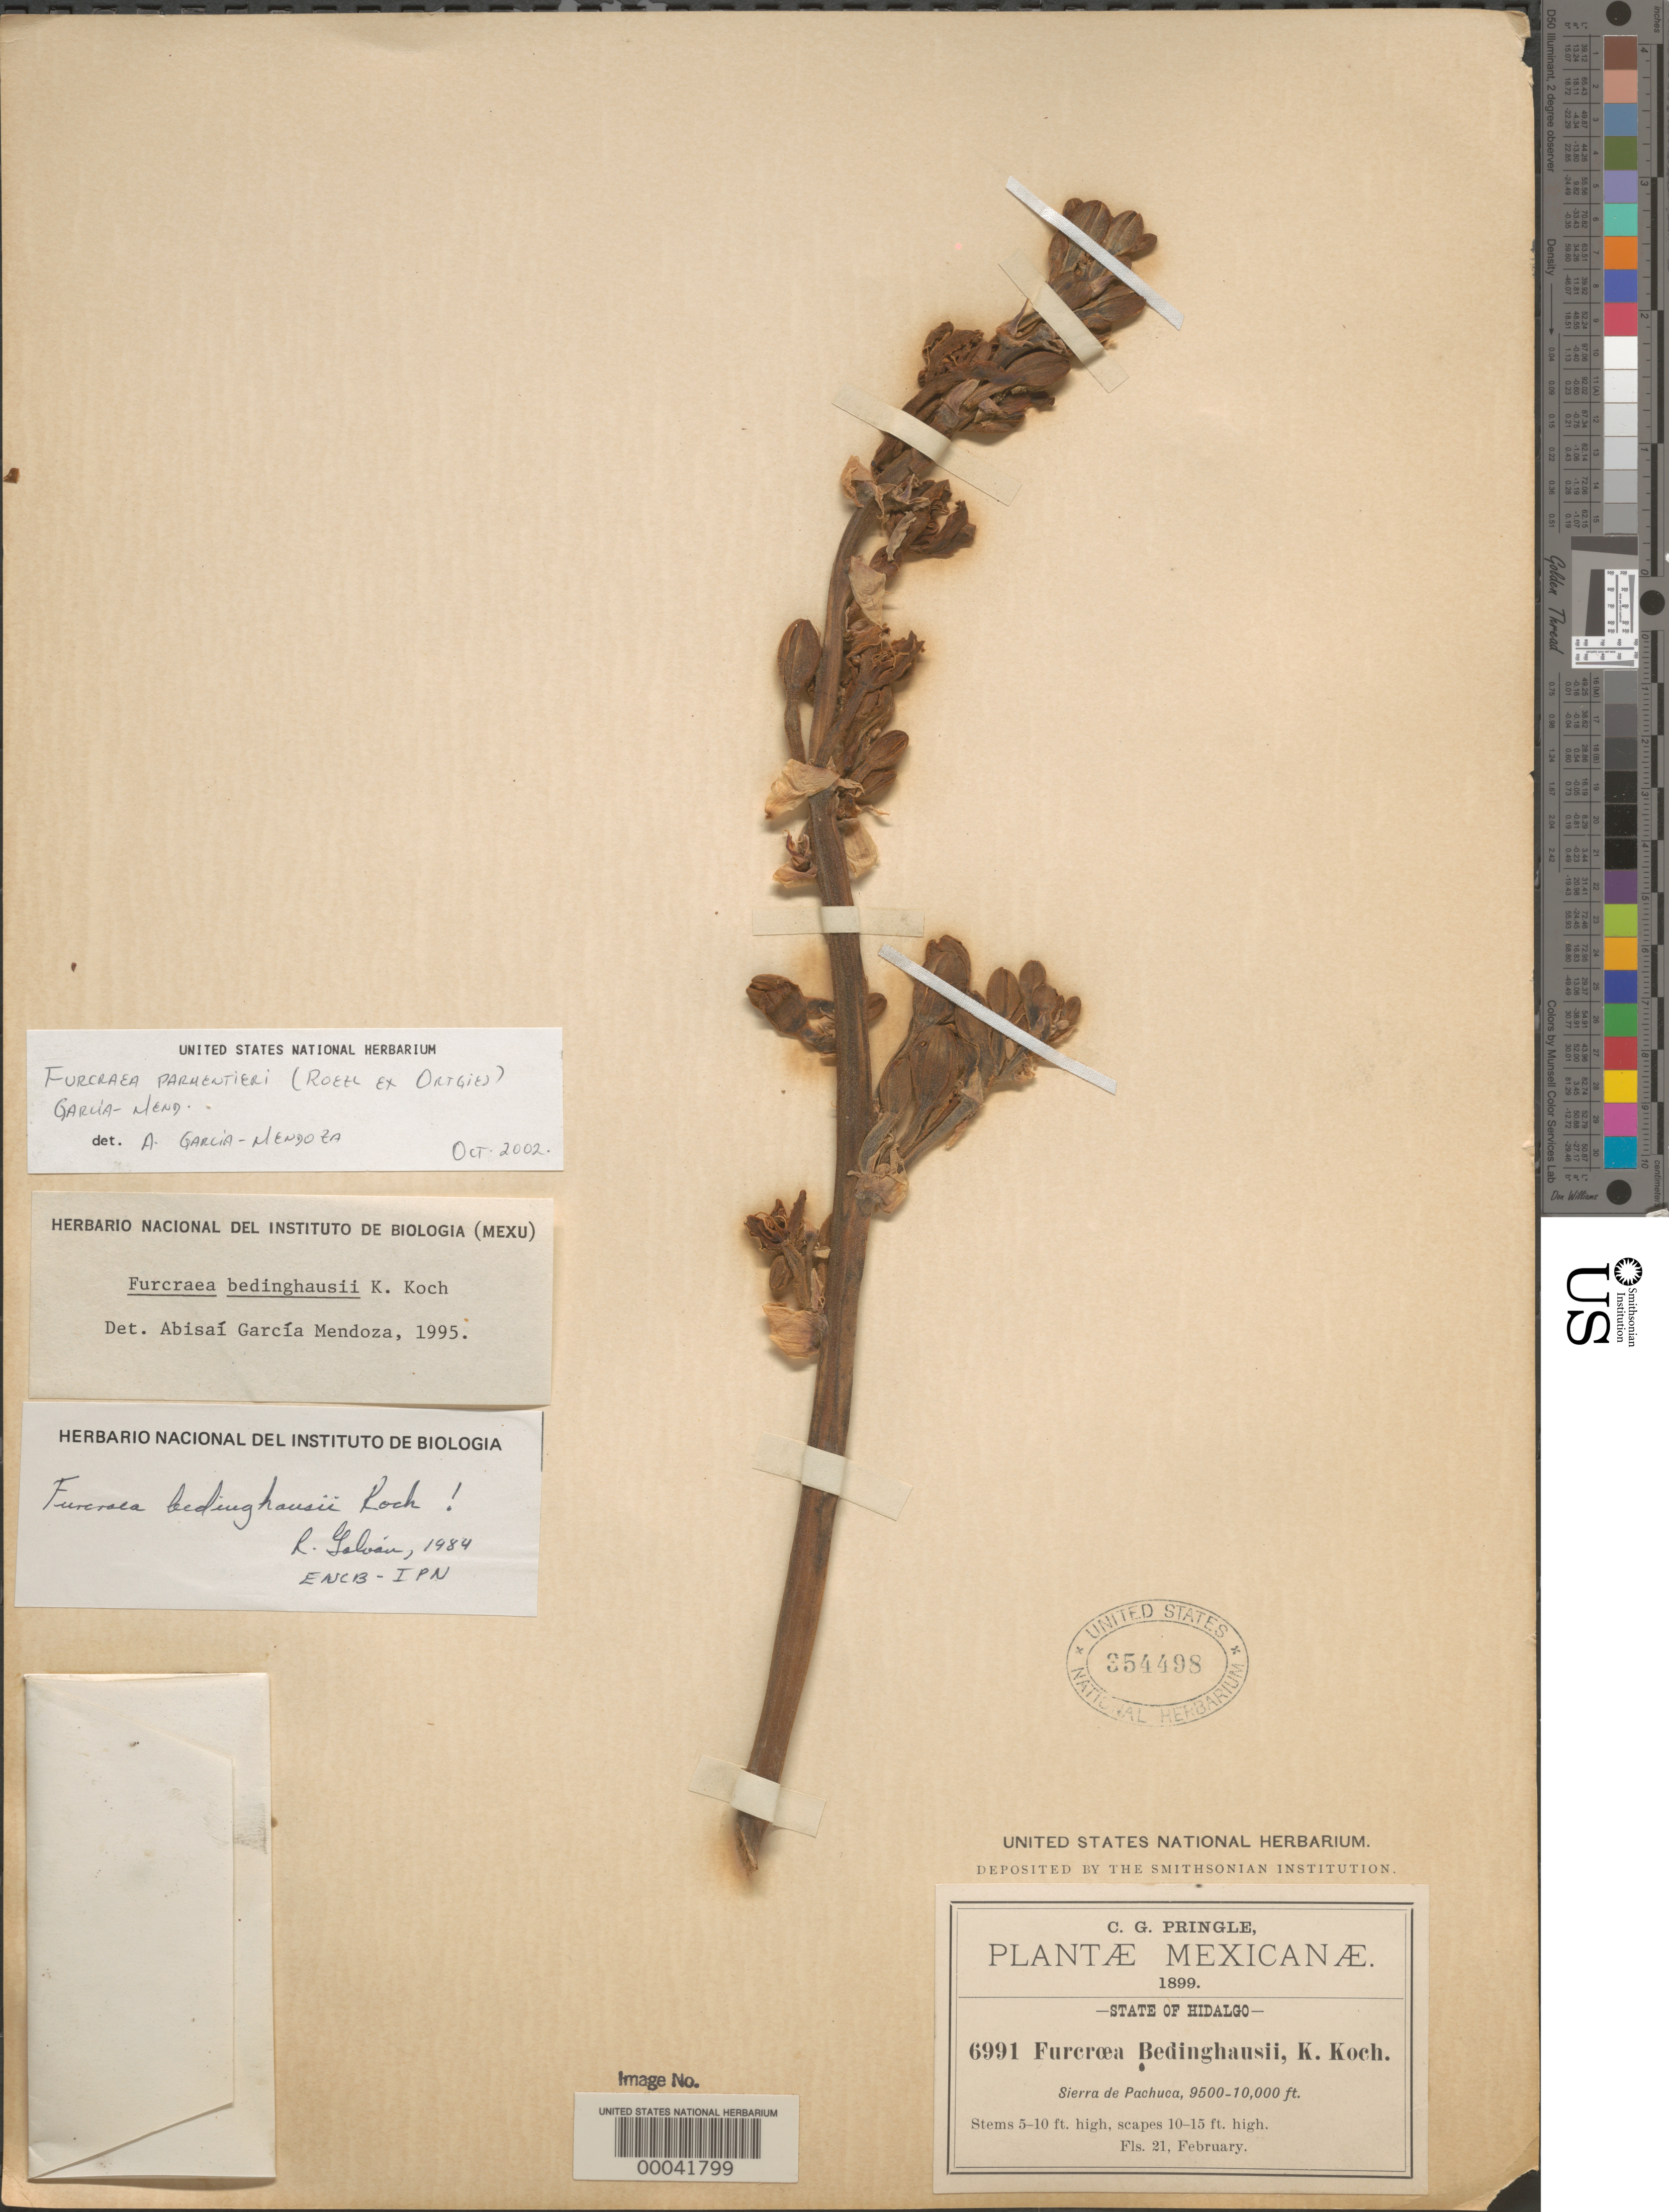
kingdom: Plantae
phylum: Tracheophyta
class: Liliopsida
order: Asparagales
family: Asparagaceae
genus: Furcraea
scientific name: Furcraea parmentieri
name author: (Roezl) García-Mend.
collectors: C. G. Pringle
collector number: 6991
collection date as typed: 21 Feb 1899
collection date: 1899-02-21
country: Mexico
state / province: Hidalgo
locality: Sierra de Pachuca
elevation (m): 2896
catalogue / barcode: US 354498